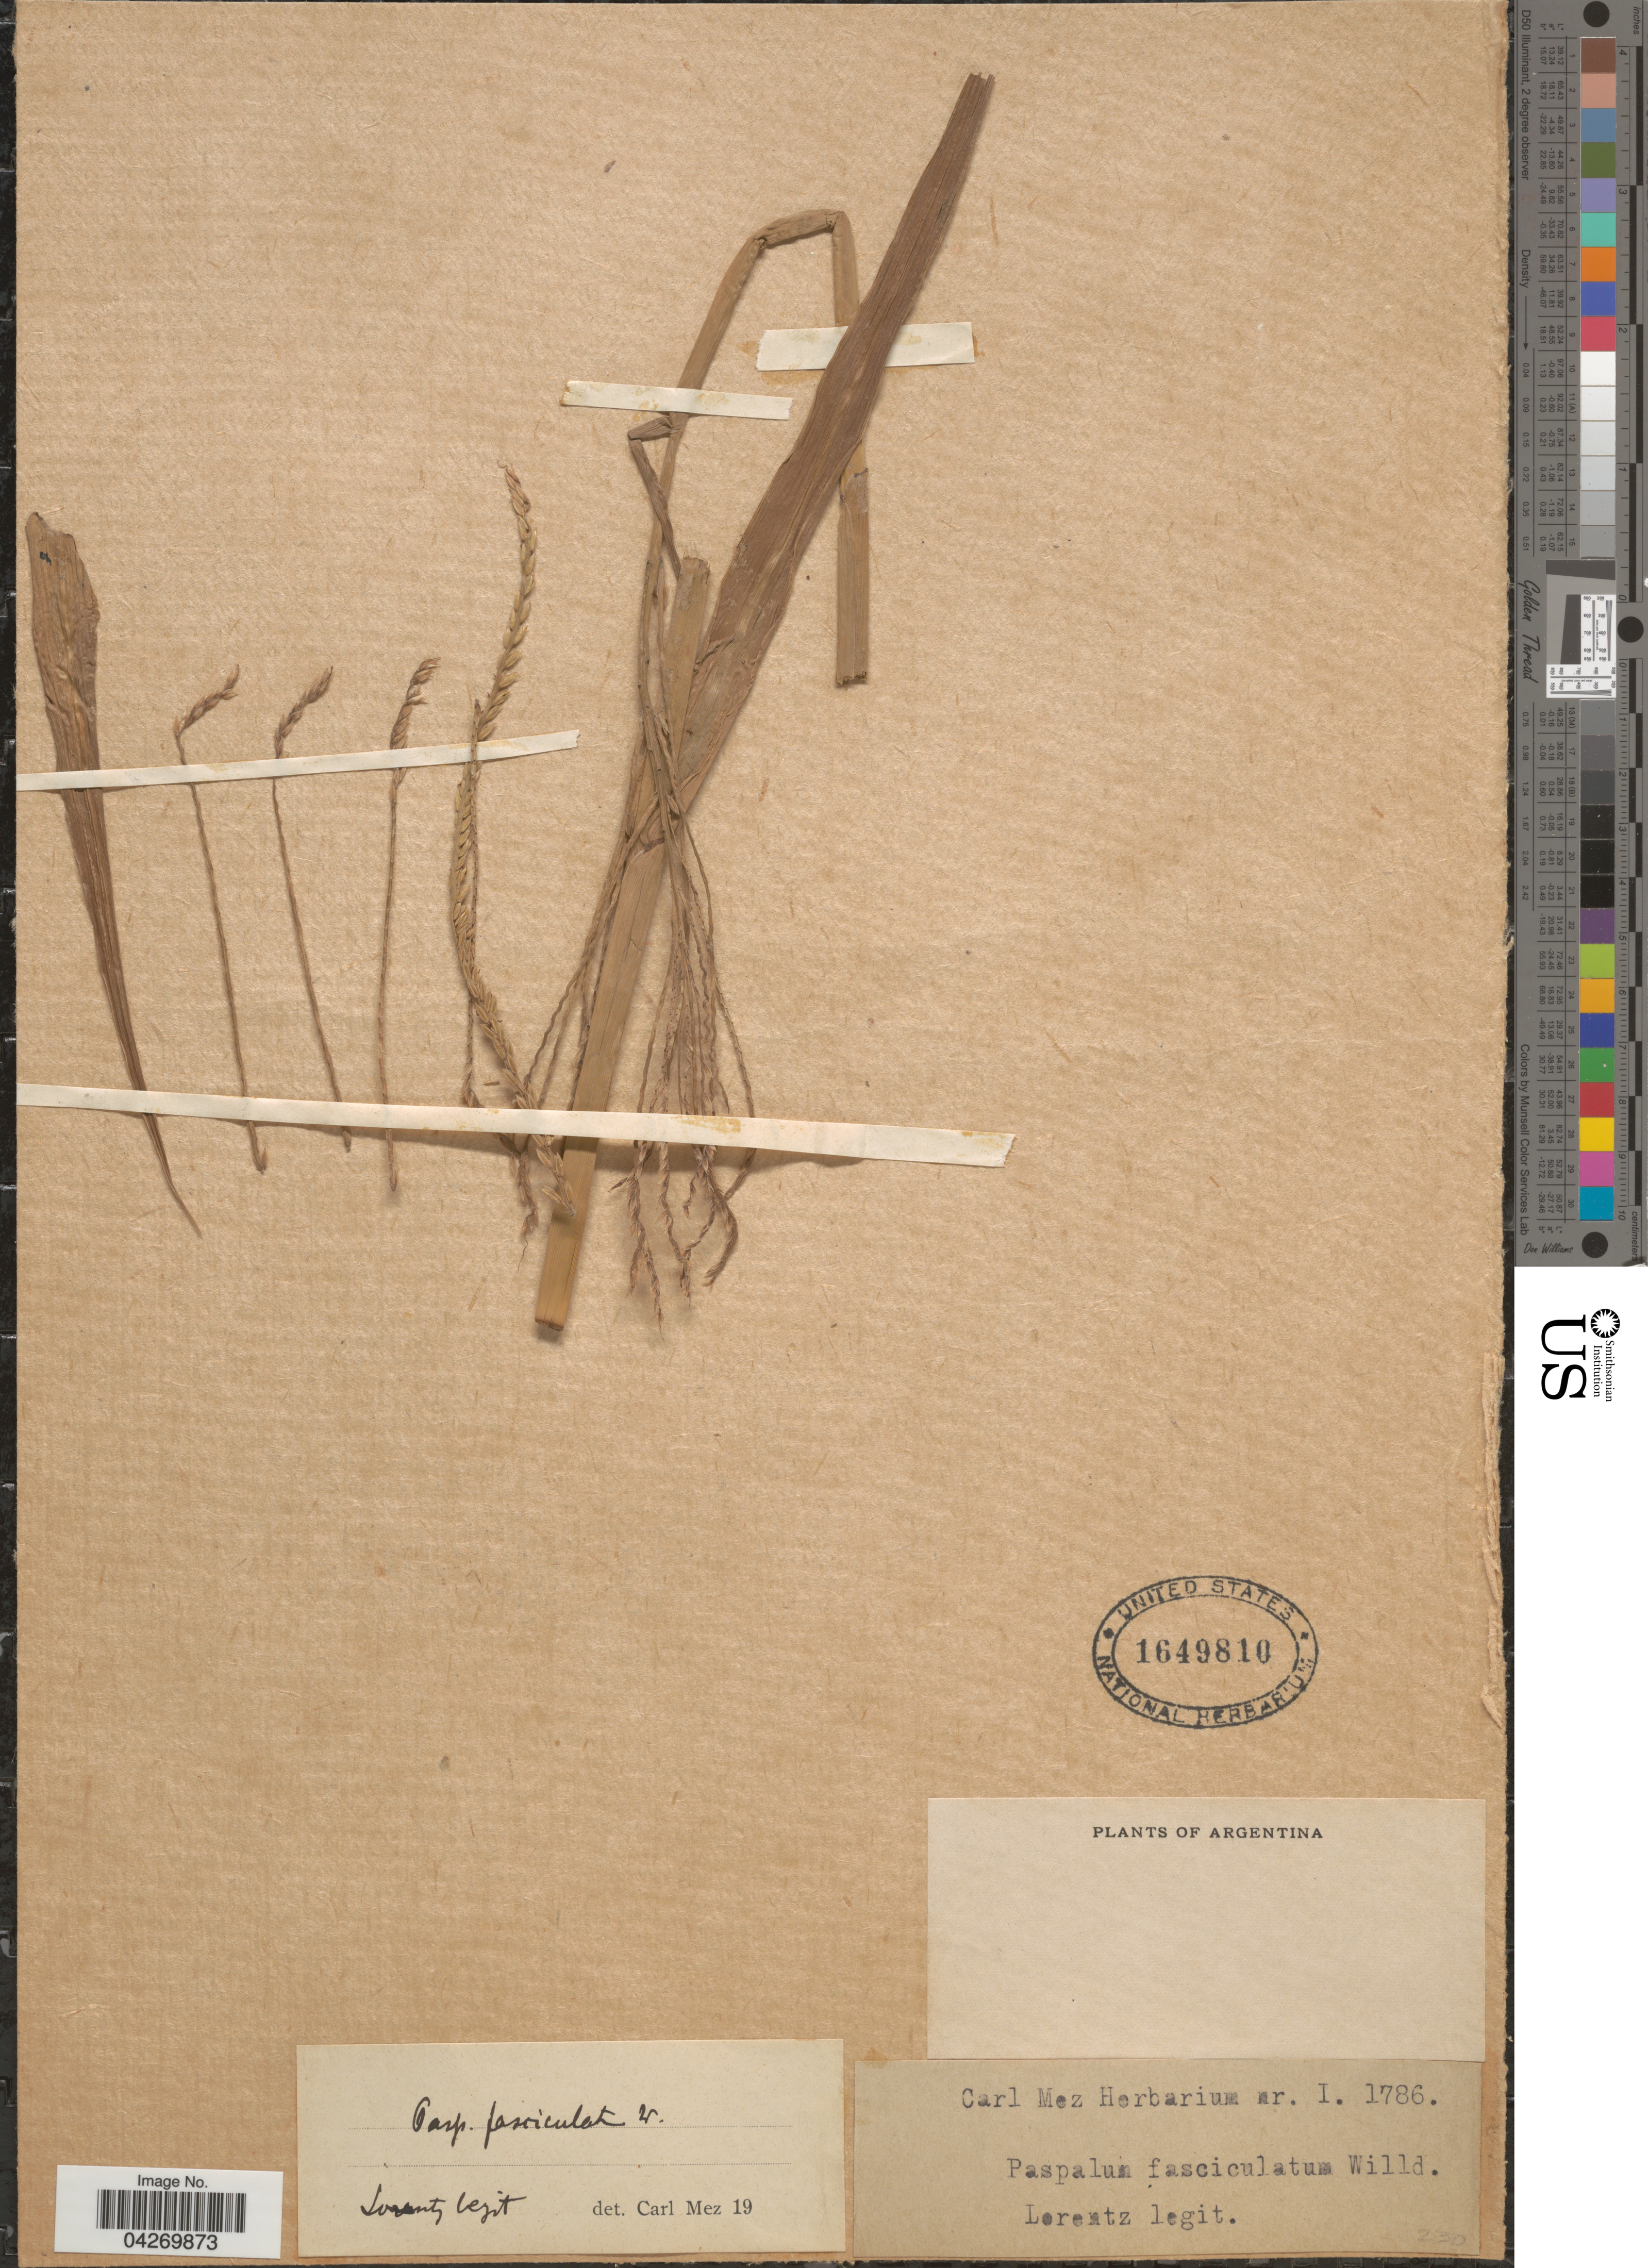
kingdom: Plantae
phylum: Tracheophyta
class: Liliopsida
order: Poales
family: Poaceae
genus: Paspalum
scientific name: Paspalum fasciculatum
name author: Willd. ex Flüggé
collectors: -. Lorentz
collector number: I1786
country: Argentina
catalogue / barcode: US 1649810